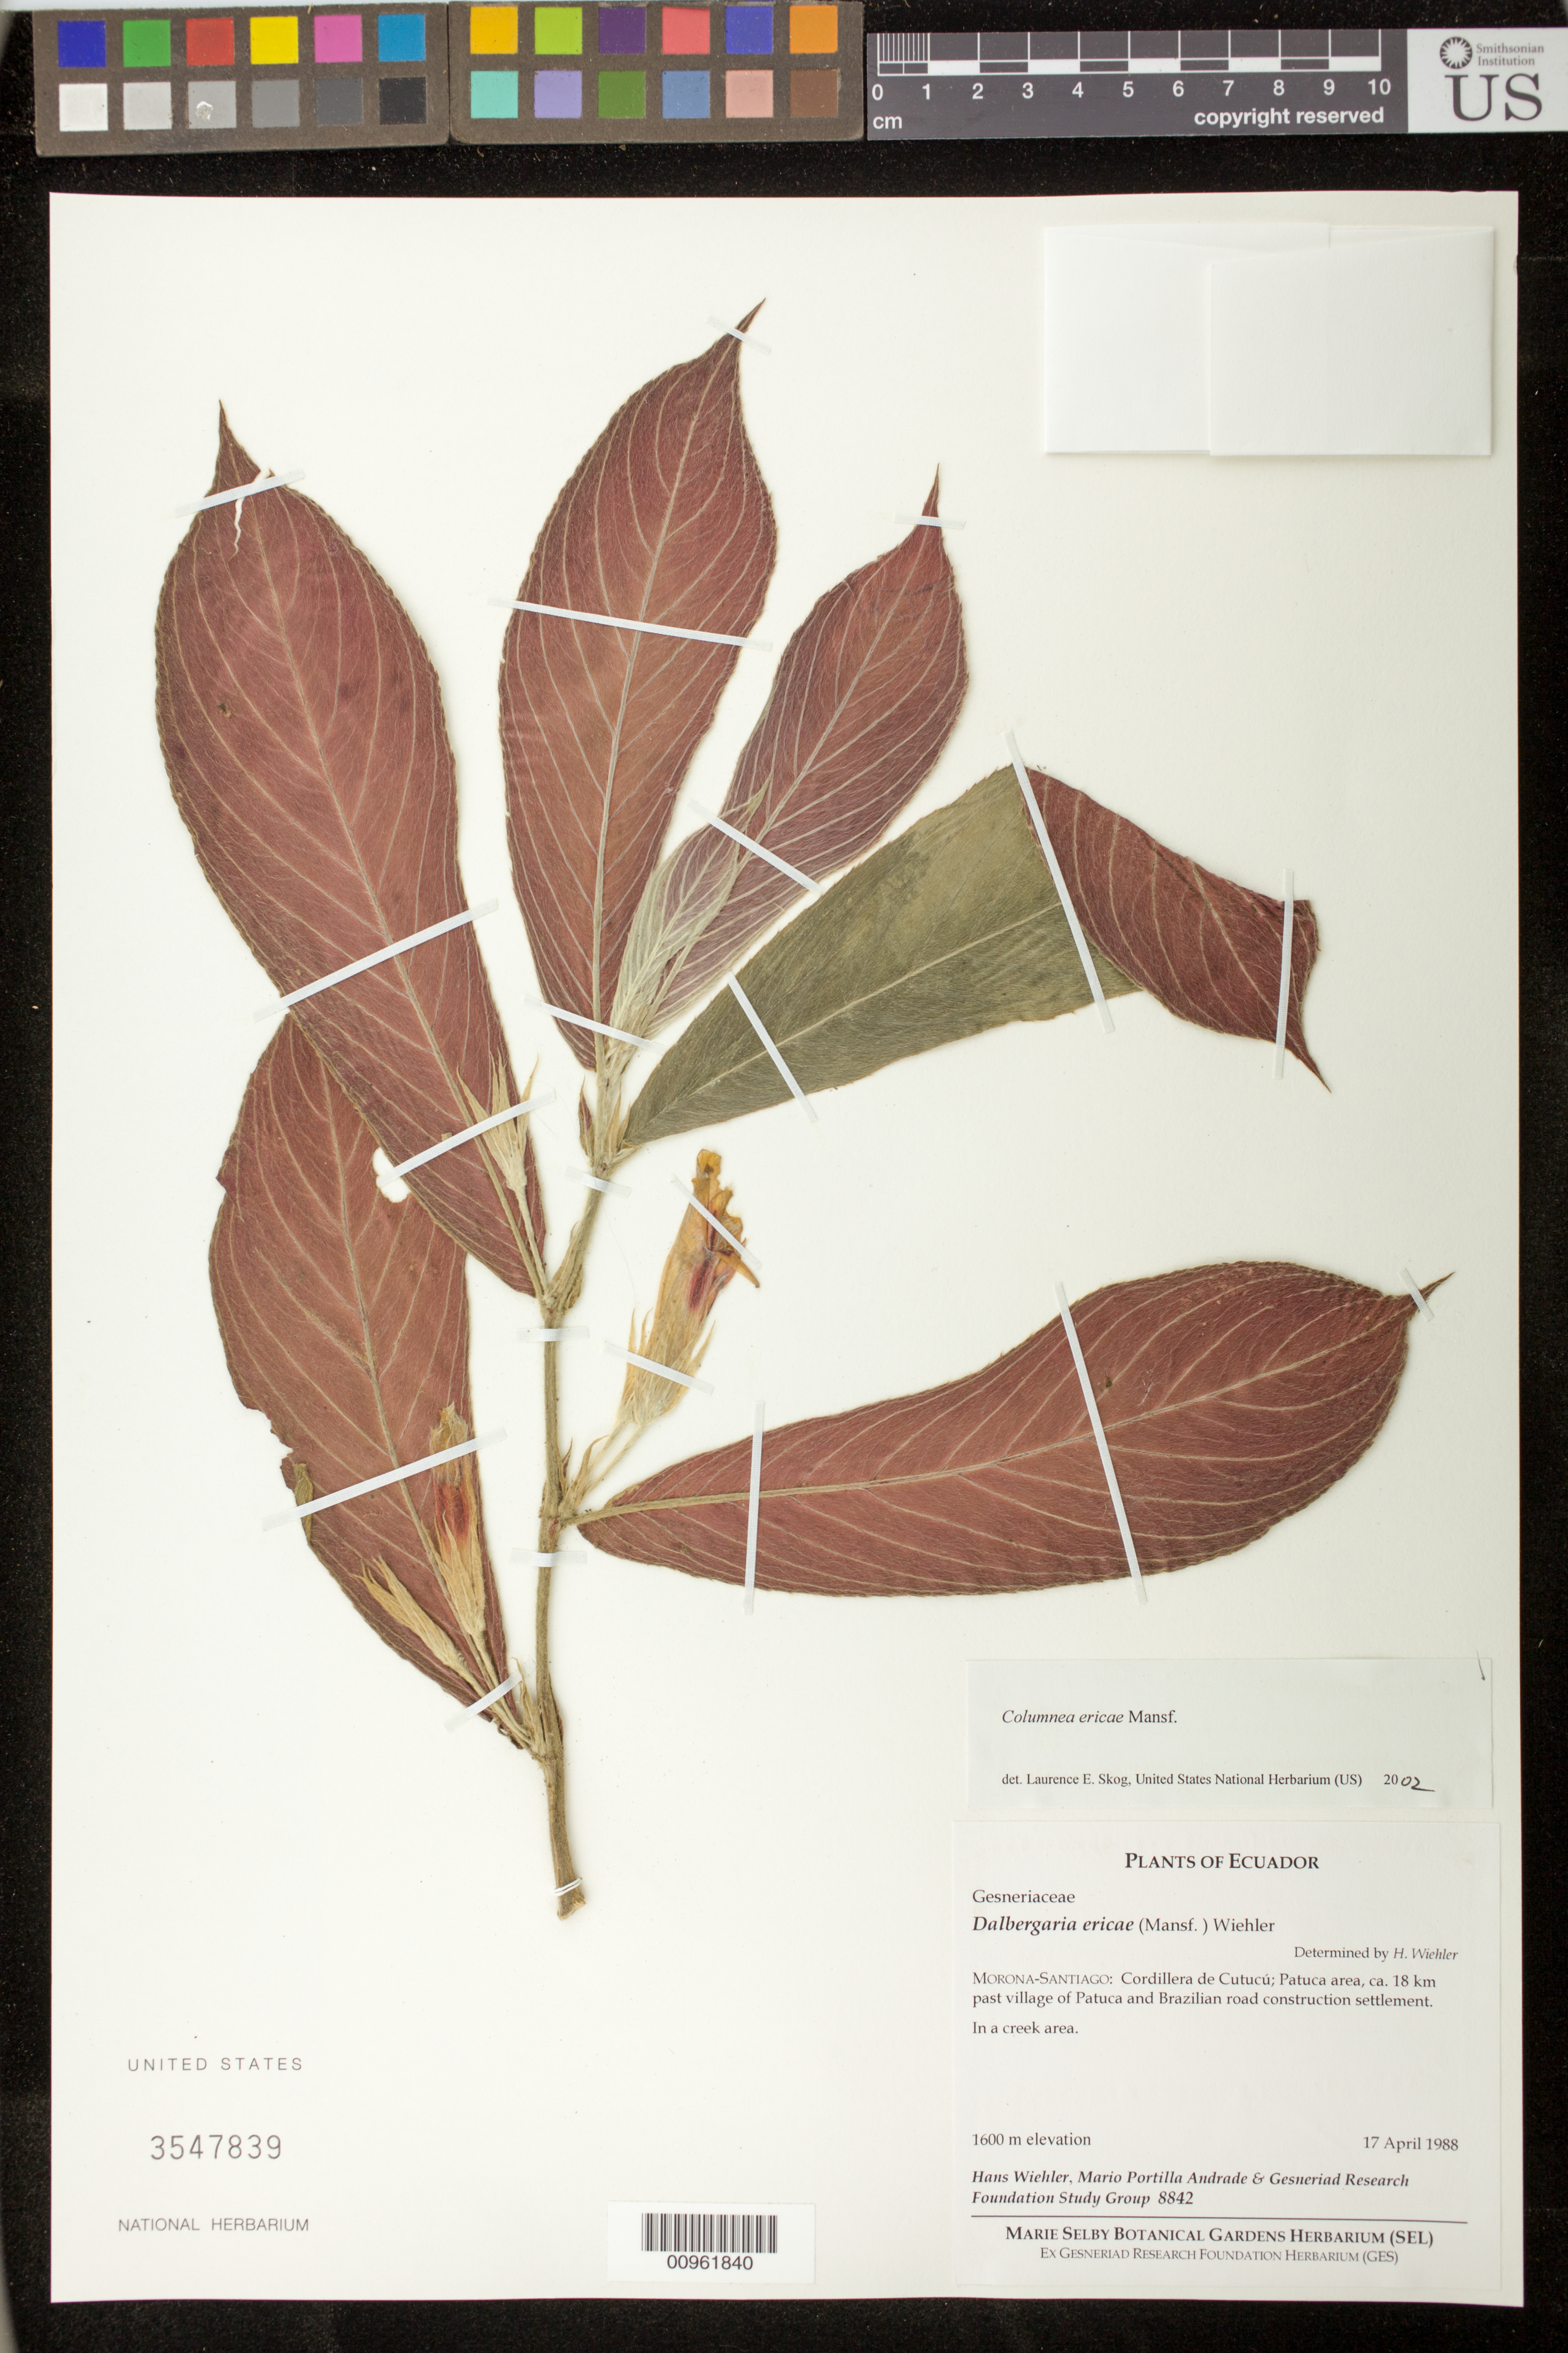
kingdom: Plantae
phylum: Tracheophyta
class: Magnoliopsida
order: Lamiales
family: Gesneriaceae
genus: Columnea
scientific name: Columnea ericae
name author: Mansf.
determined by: Skog, Laurence E.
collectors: H. J. Wiehler, M. Portilla Andrade & GRF Study Group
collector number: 8842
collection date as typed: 17 Apr 1988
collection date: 1988-04-17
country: Ecuador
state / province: Morona-Santiago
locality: Morona-Sangiago: Cordillera de Cutucú, Patuca area, ca. 18 km past village of Patuca and Brazilian road construction settlement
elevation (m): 1600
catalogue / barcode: US 3547839